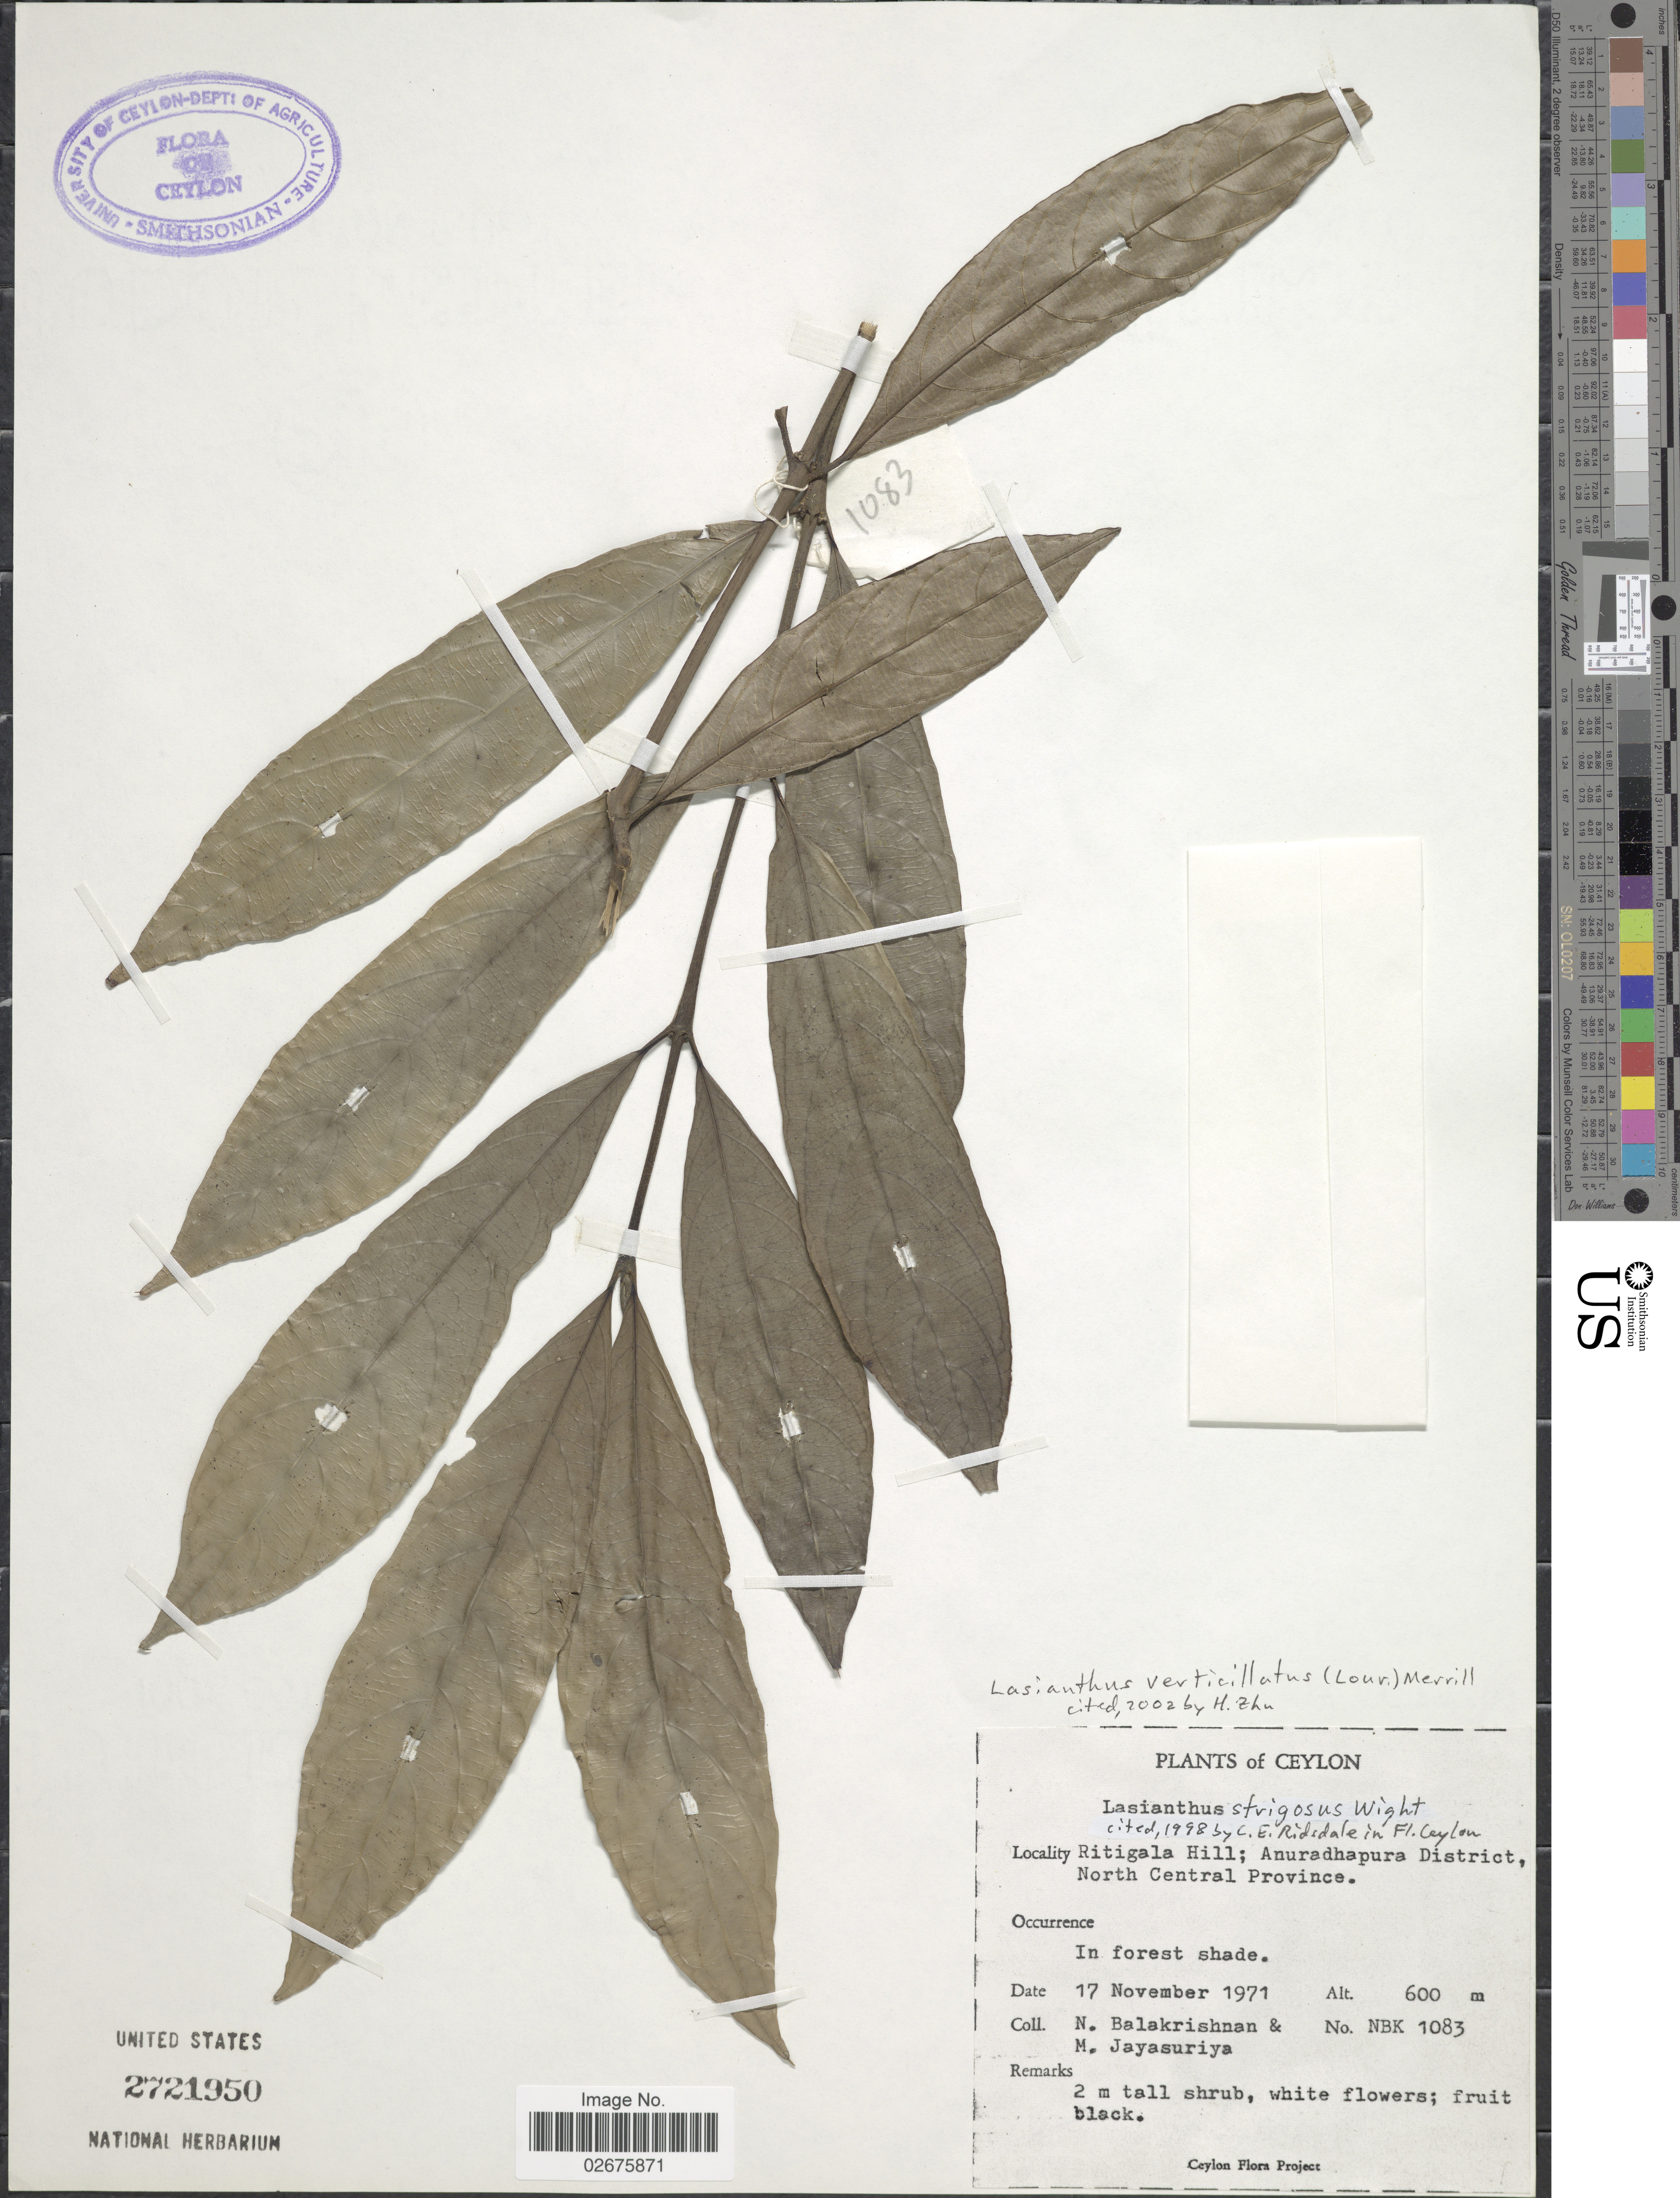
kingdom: Plantae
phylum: Tracheophyta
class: Magnoliopsida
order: Gentianales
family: Rubiaceae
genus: Lasianthus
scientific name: Lasianthus strigosus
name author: Wight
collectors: N. Balakrishnan & M. Jayasuriya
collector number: NBK 1083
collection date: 1971-11-17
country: Sri Lanka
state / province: North Central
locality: Ceylon, Ritigala Hill; Anuradhapura District, In forest shade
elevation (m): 600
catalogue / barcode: US 2721950